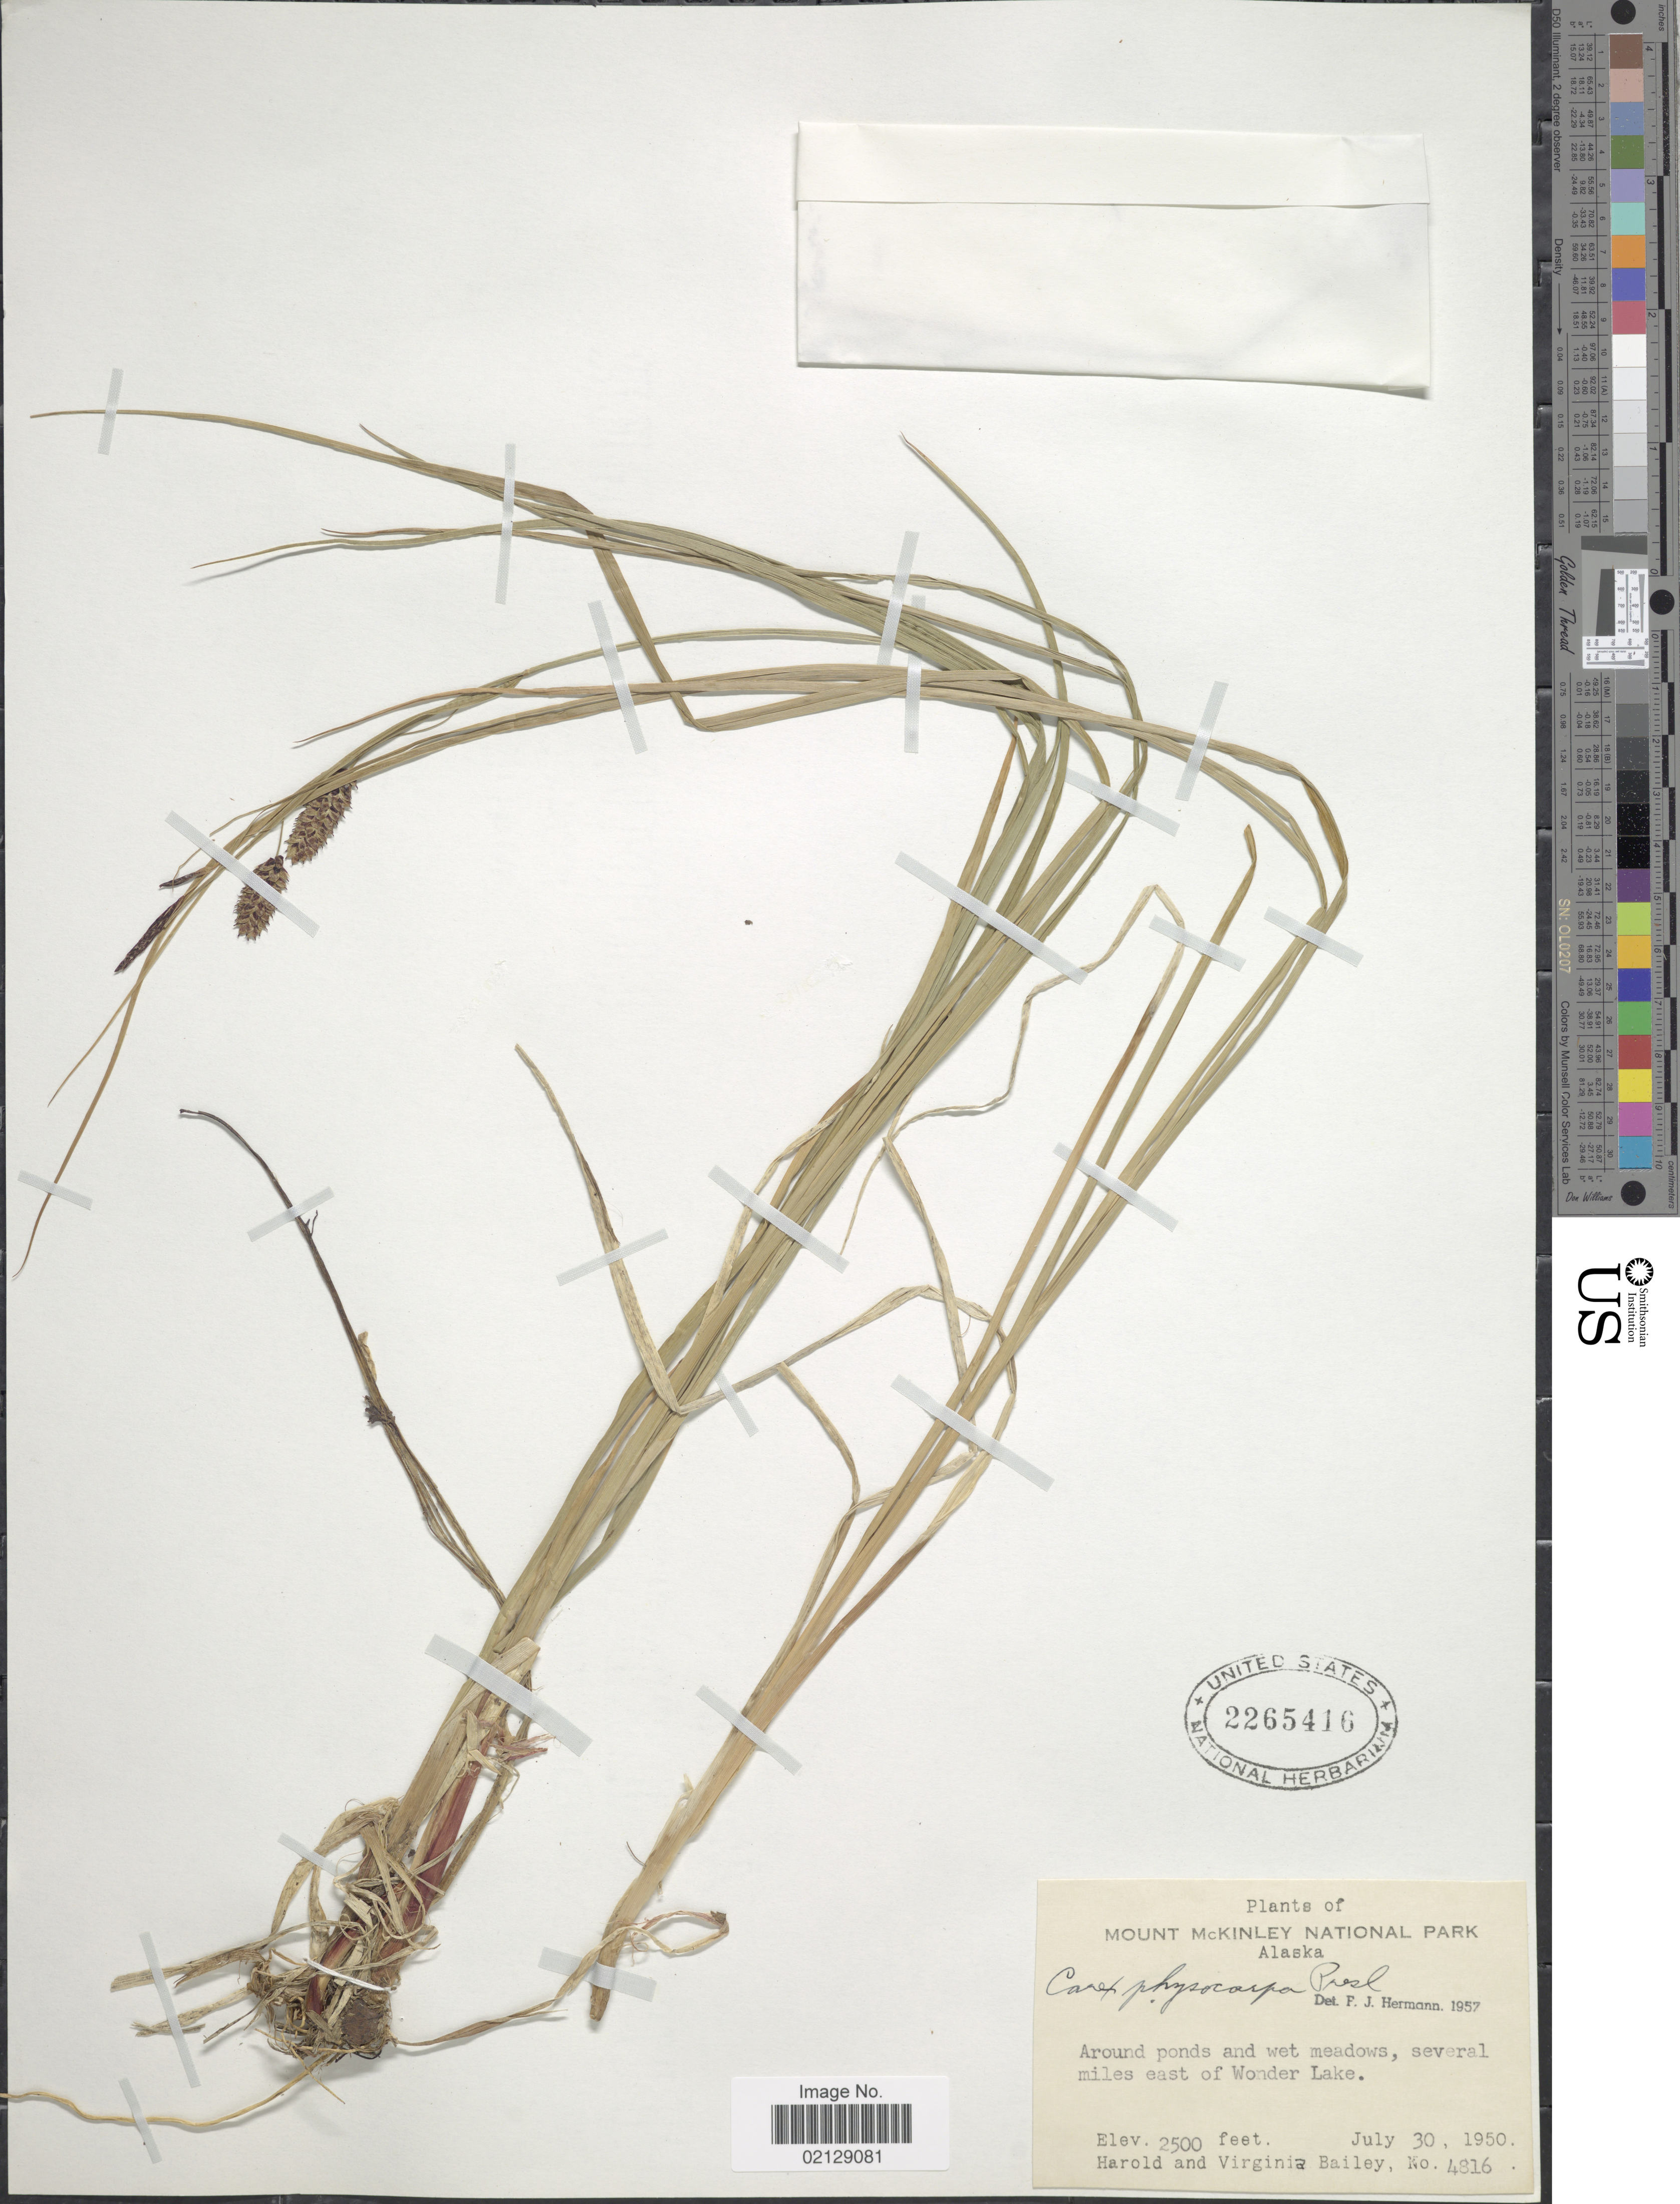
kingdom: Plantae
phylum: Tracheophyta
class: Liliopsida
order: Poales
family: Cyperaceae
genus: Carex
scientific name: Carex saxatilis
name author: L.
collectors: H. Bailey & V. L. Bailey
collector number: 4816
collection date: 1950-07-30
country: United States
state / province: Alaska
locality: Mount McKinley National Park, Alaska, Around ponds and wet meadows, several miles east of Wonder Lake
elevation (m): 762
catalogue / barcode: US 2265416